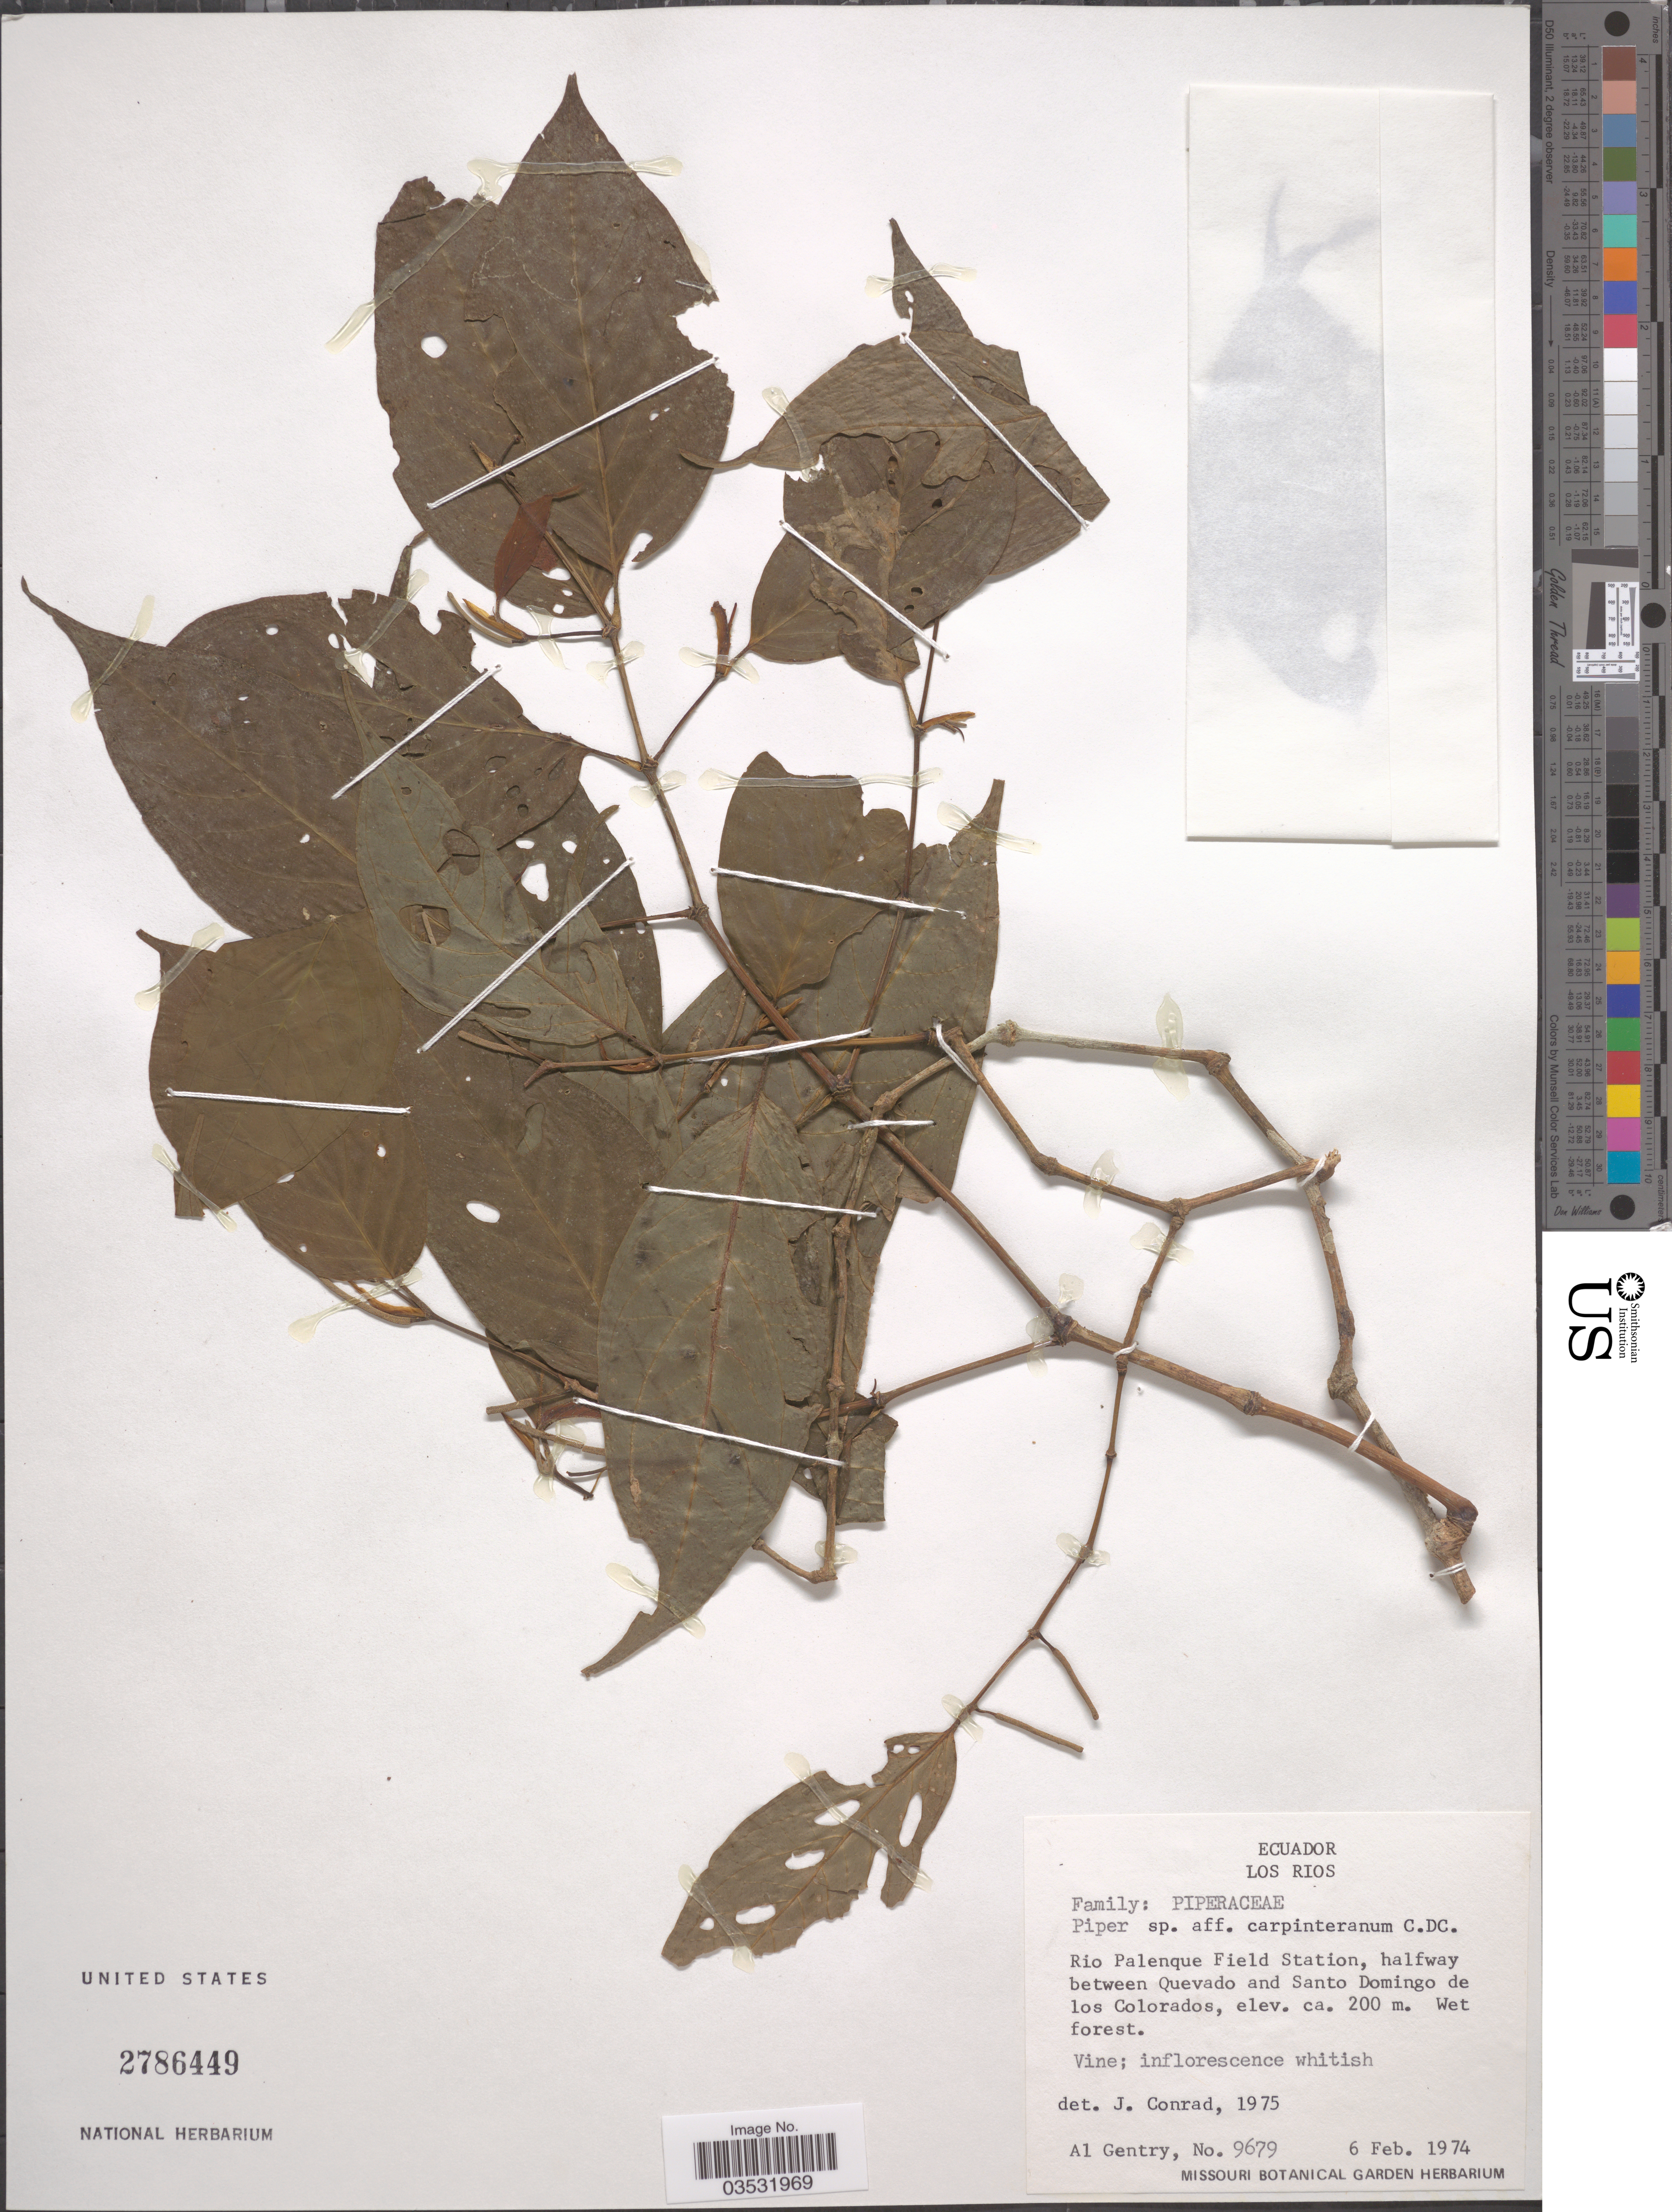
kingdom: Plantae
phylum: Tracheophyta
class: Magnoliopsida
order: Piperales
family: Piperaceae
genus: Piper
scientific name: Piper carpinteranum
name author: C. DC.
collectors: A. H. Gentry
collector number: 9679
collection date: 1974-02-06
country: Ecuador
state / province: Los Ríos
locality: Rio Palenque Field Station, halfway between Quevado and Santo Domingo de los Colorados.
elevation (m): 200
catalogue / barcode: US 2786449